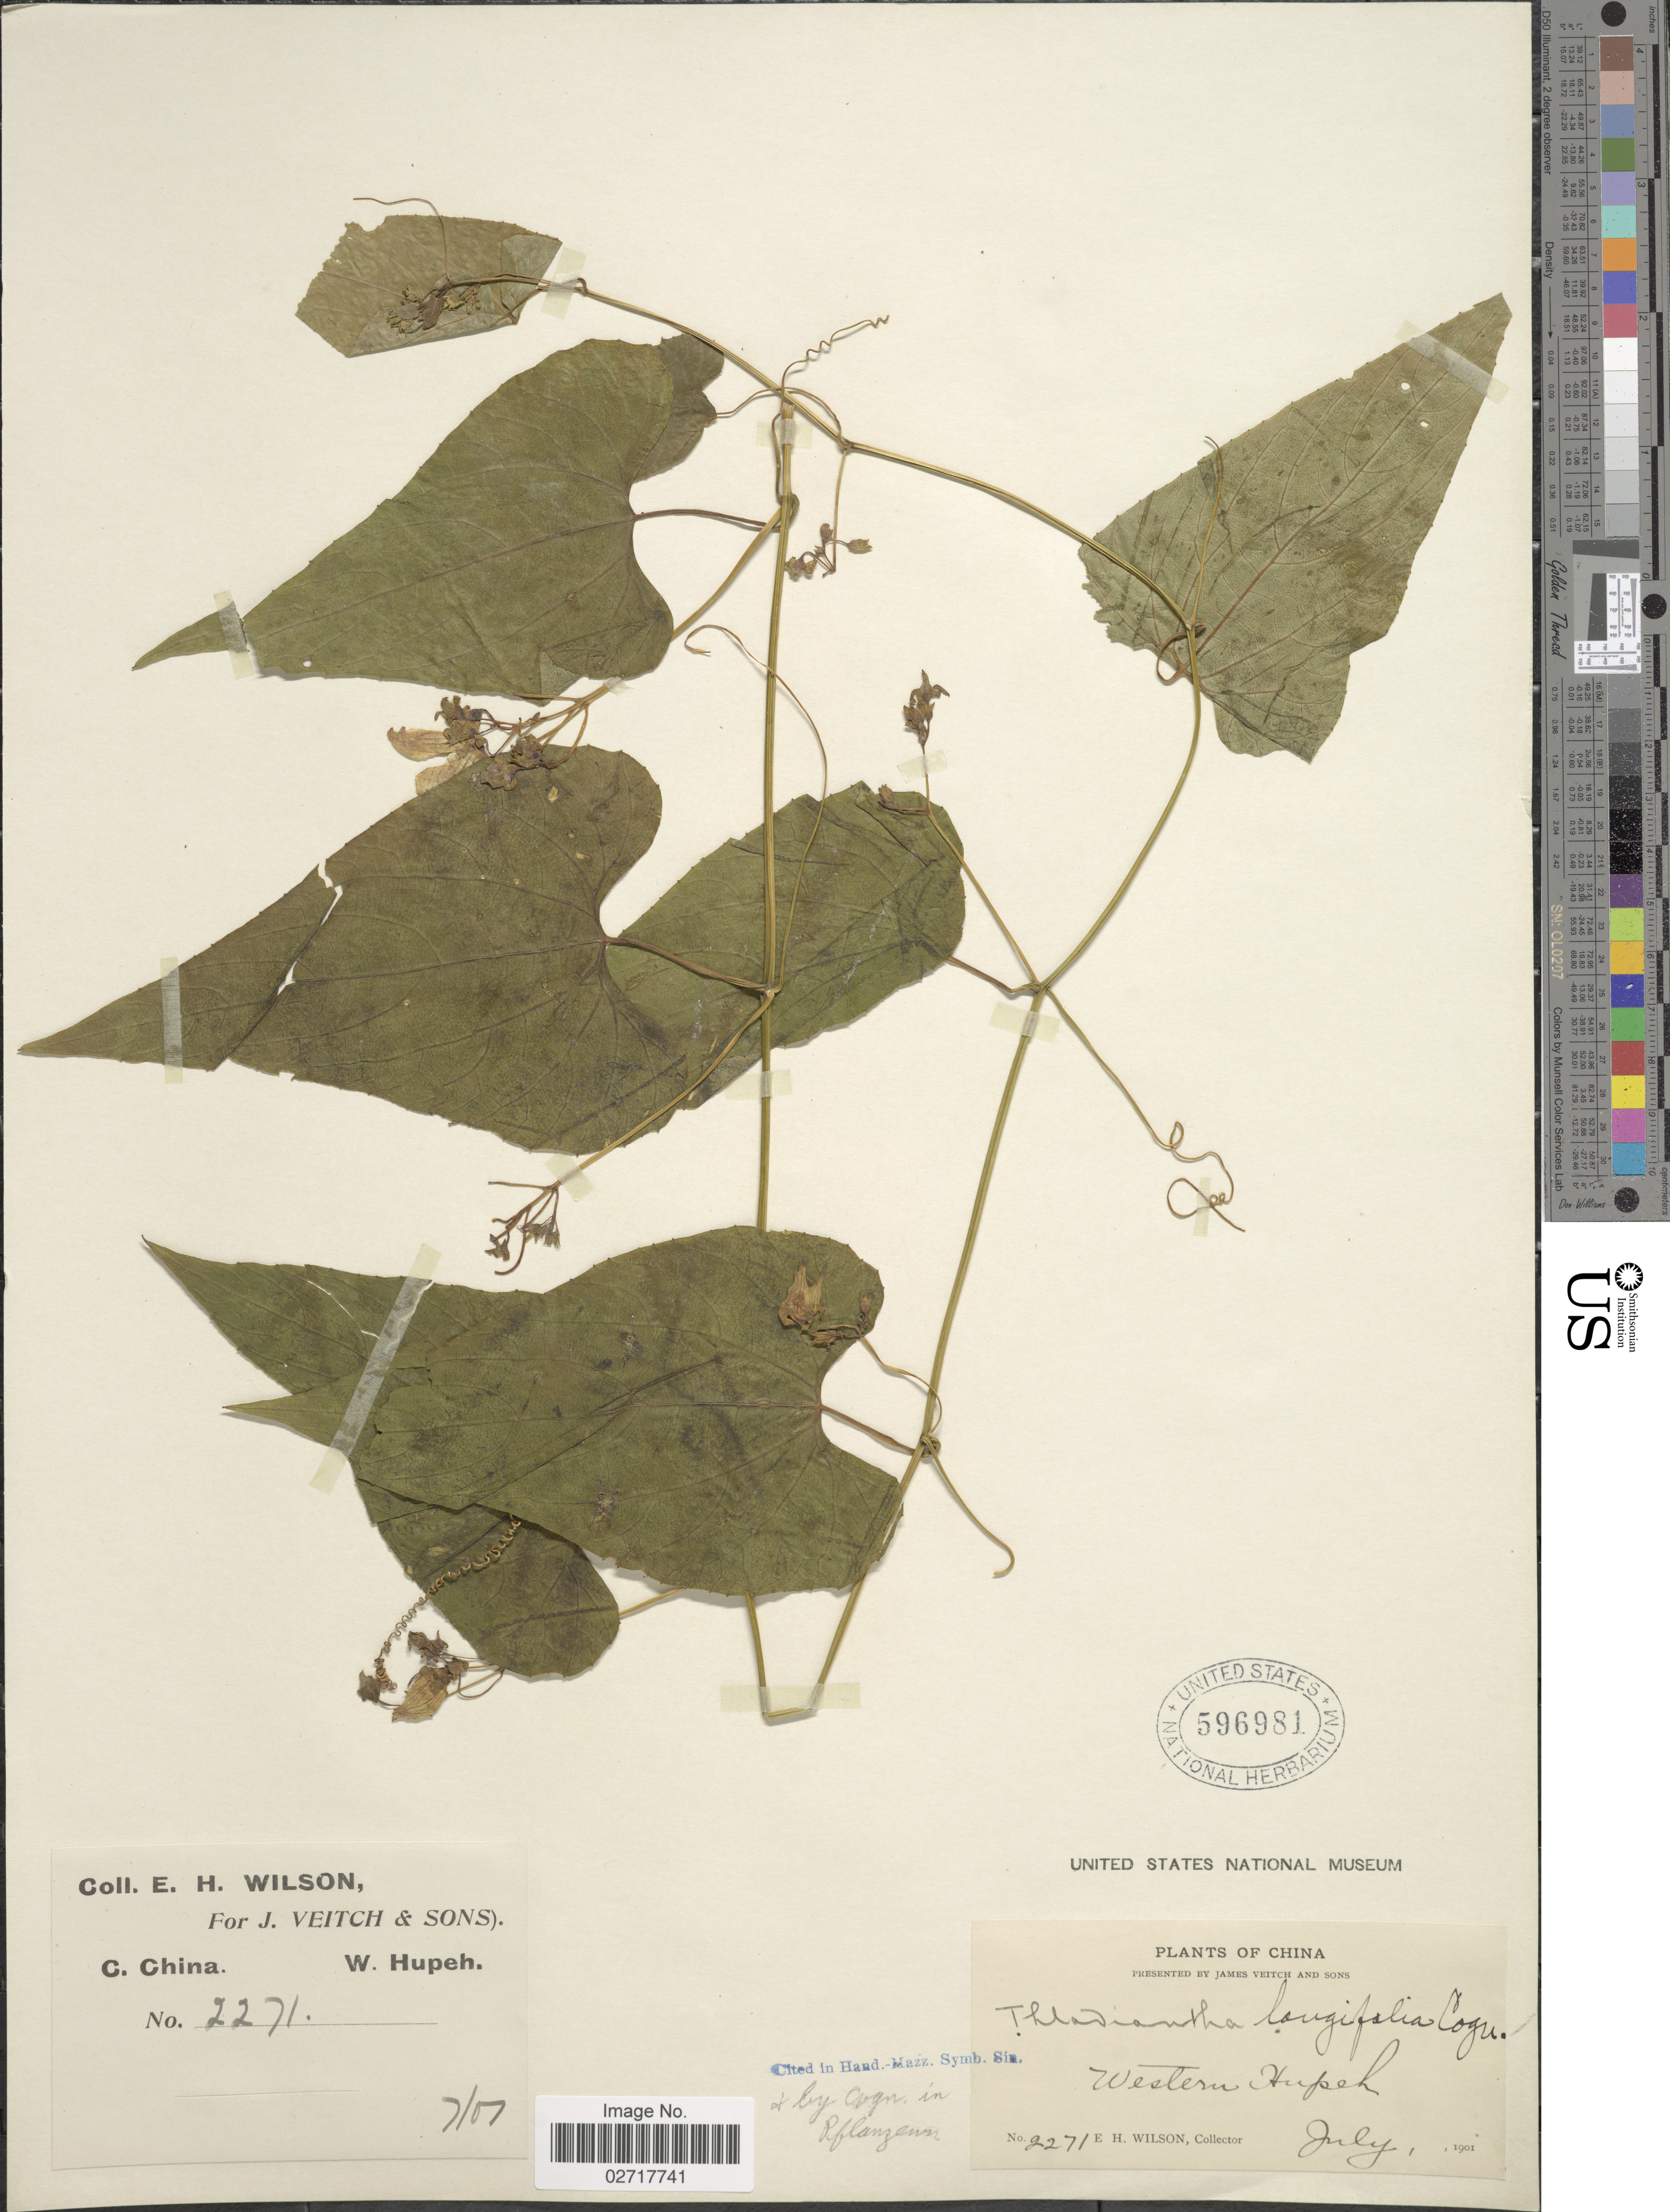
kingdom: Plantae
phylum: Tracheophyta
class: Magnoliopsida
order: Cucurbitales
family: Cucurbitaceae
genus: Thladiantha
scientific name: Thladiantha longifolia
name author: Cogn. ex Oliv.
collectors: E. Wilson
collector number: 2271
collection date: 1901-07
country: China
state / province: Hubei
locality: C. China, W. Hupeh. Western Hupeh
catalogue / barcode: US 596981